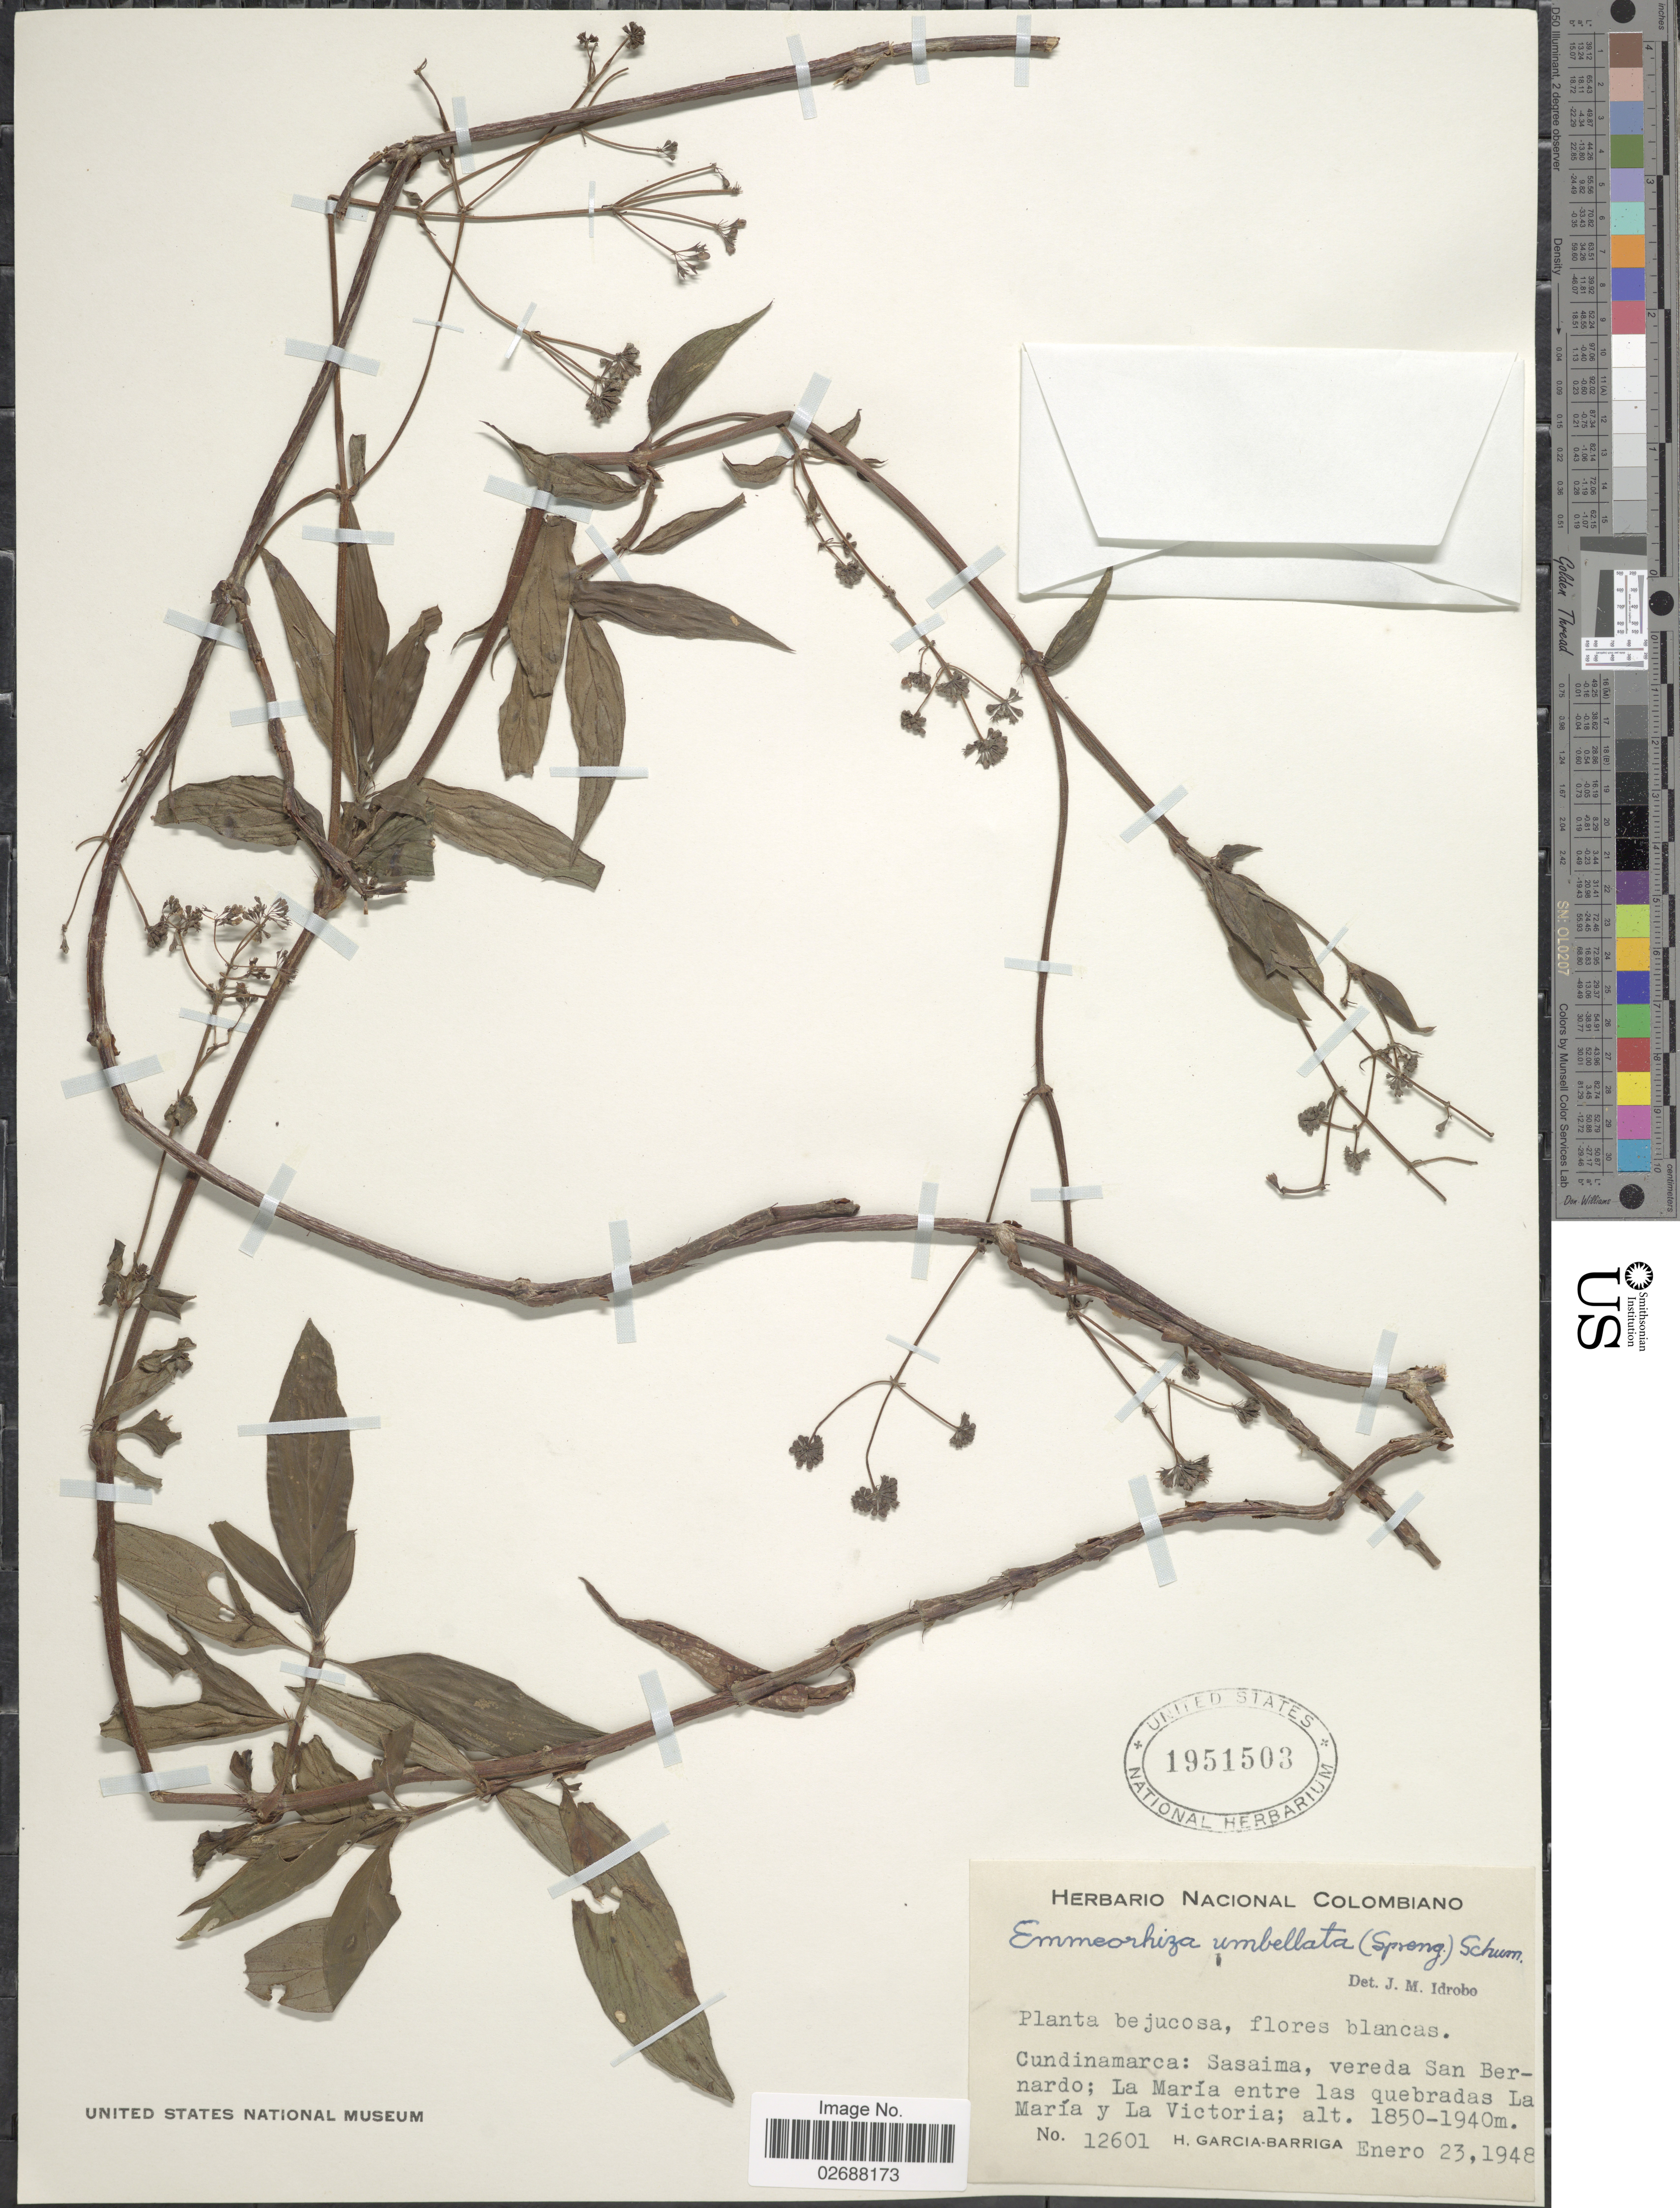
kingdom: Plantae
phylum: Tracheophyta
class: Magnoliopsida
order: Gentianales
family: Rubiaceae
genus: Emmeorhiza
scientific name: Emmeorhiza umbellata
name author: (Spreng.) K. Schum.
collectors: H. García Barriga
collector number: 12601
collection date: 1948-01-23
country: Colombia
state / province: Cundinamarca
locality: Sasaima, vereda San Bernardo; La Maria entre las quebradas La Maria y La Victoria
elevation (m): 1850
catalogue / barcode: US 1951503